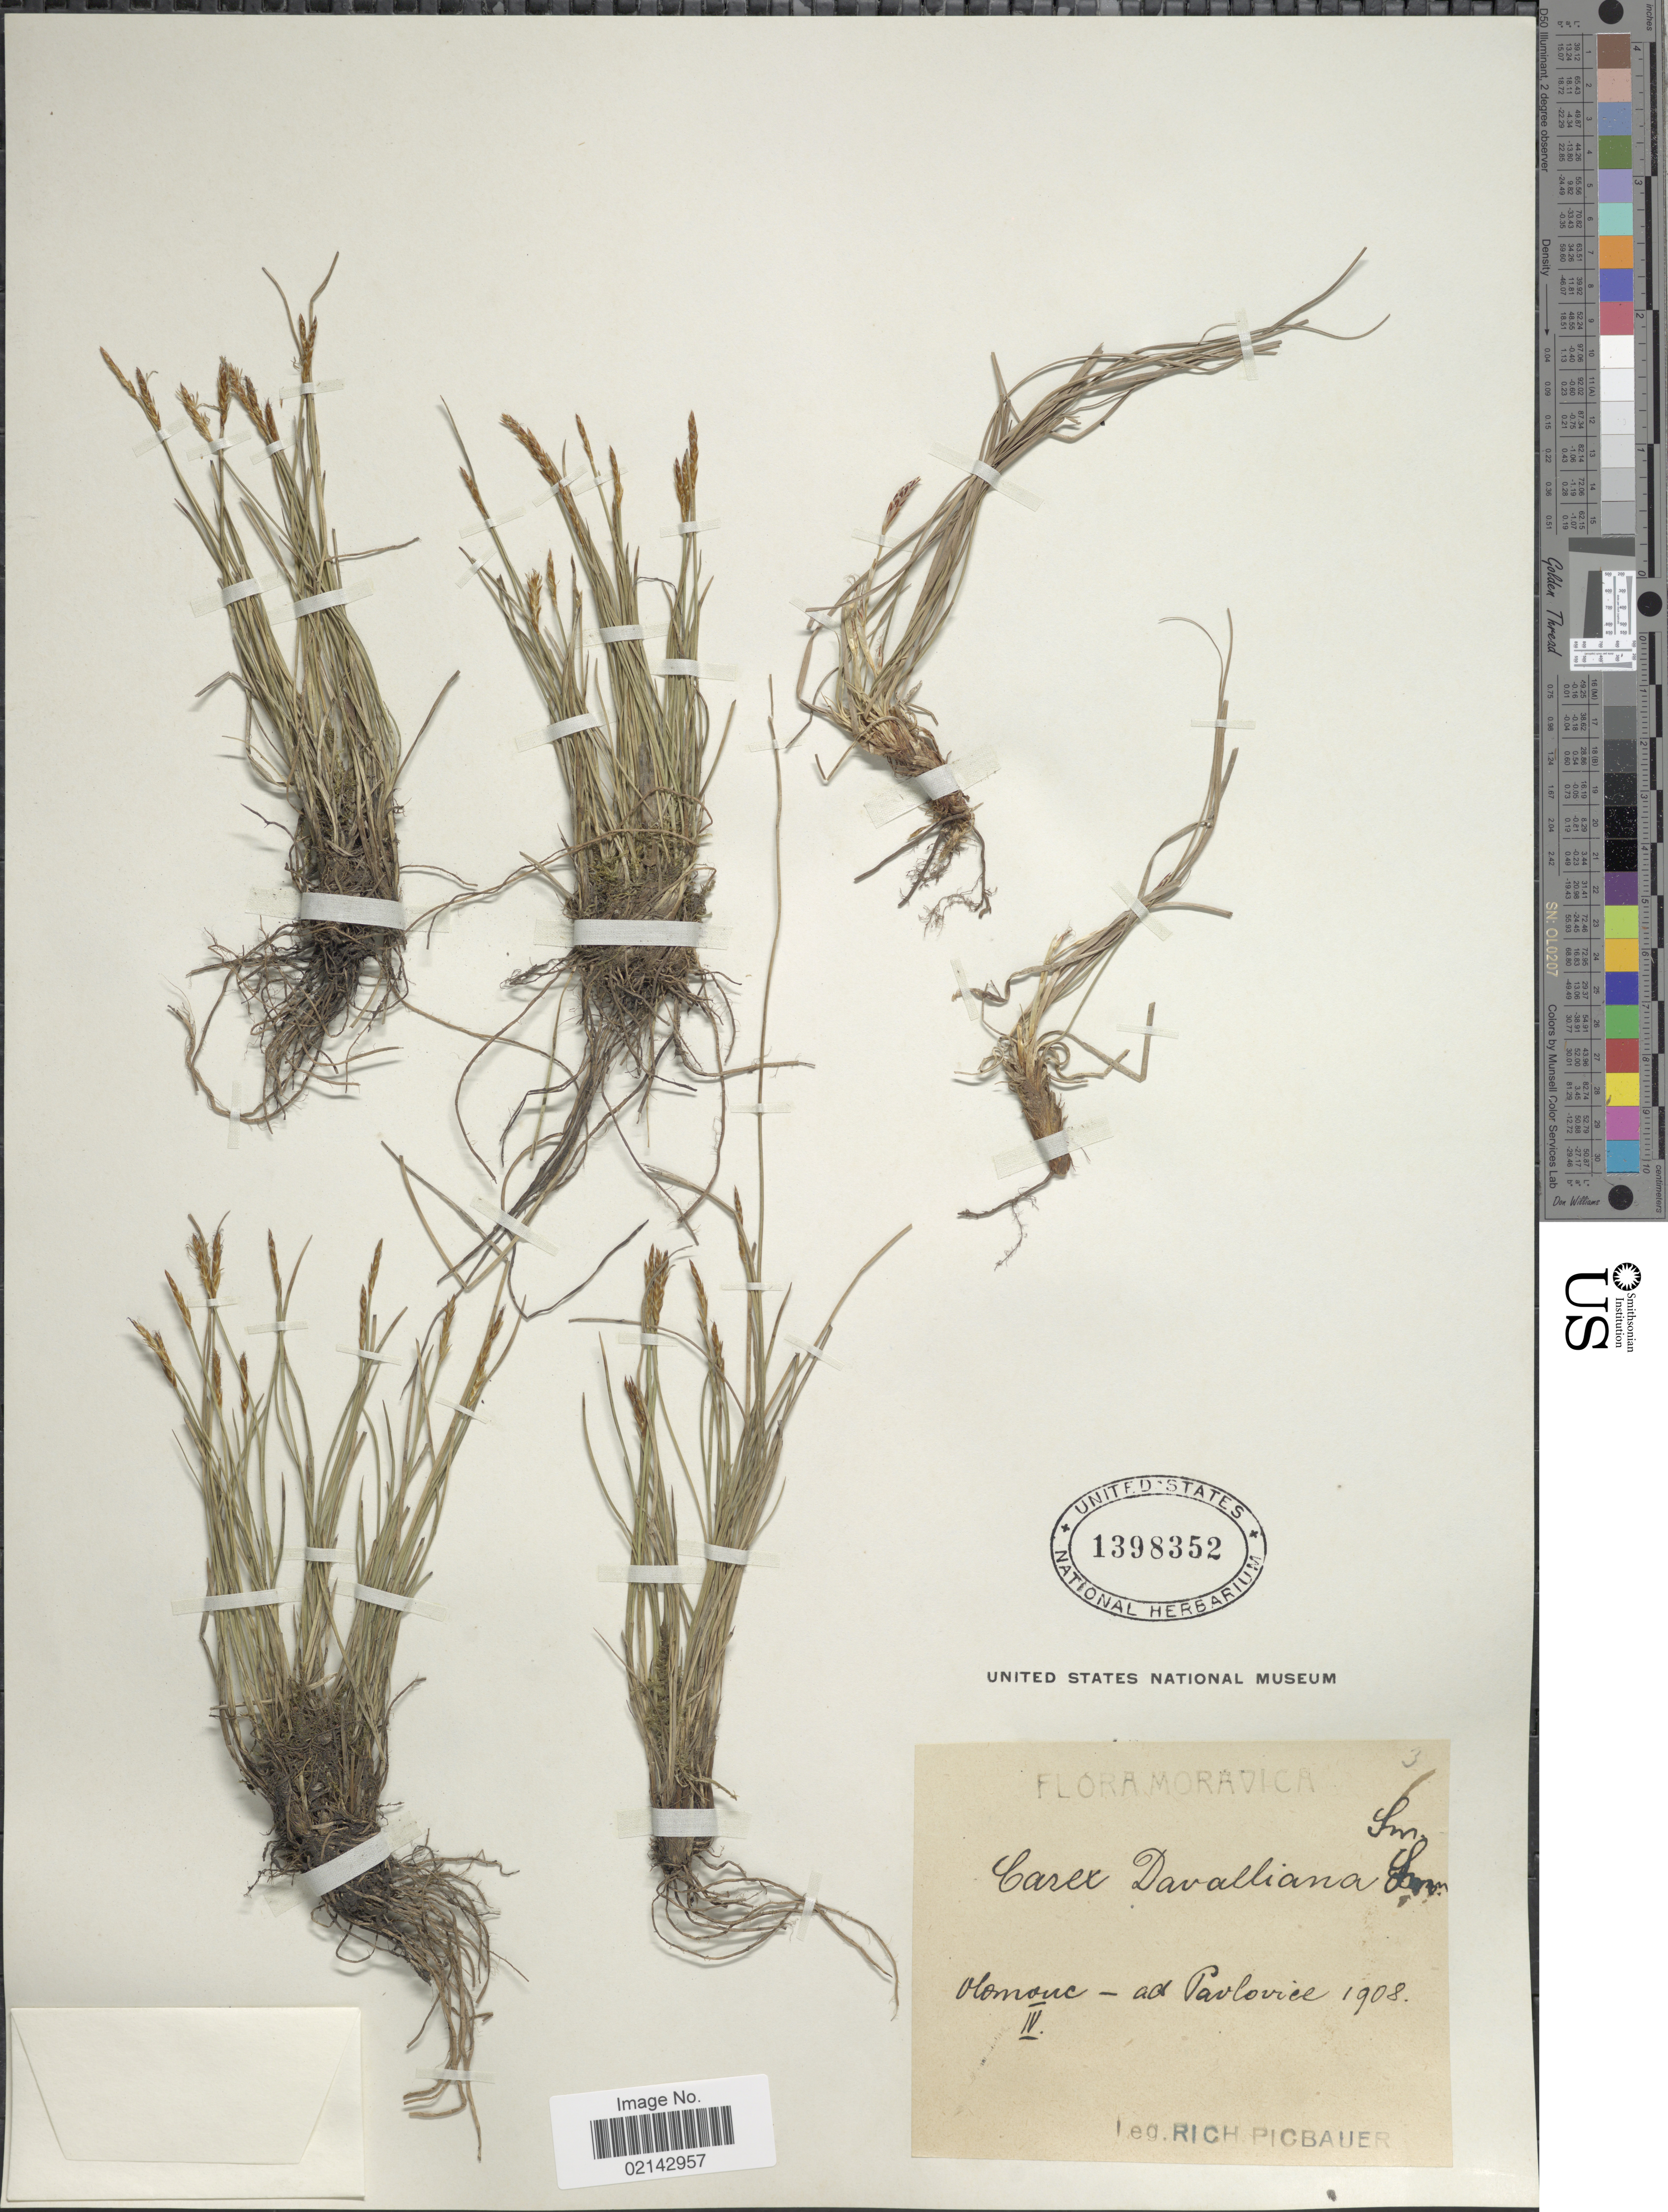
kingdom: Plantae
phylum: Tracheophyta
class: Liliopsida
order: Poales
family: Cyperaceae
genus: Carex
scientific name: Carex davalliana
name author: Sm.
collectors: R. Picbauer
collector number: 3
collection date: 1908-04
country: Czechia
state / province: Olomouc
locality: Ad Pavlovice, Moravica.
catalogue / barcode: US 1398352